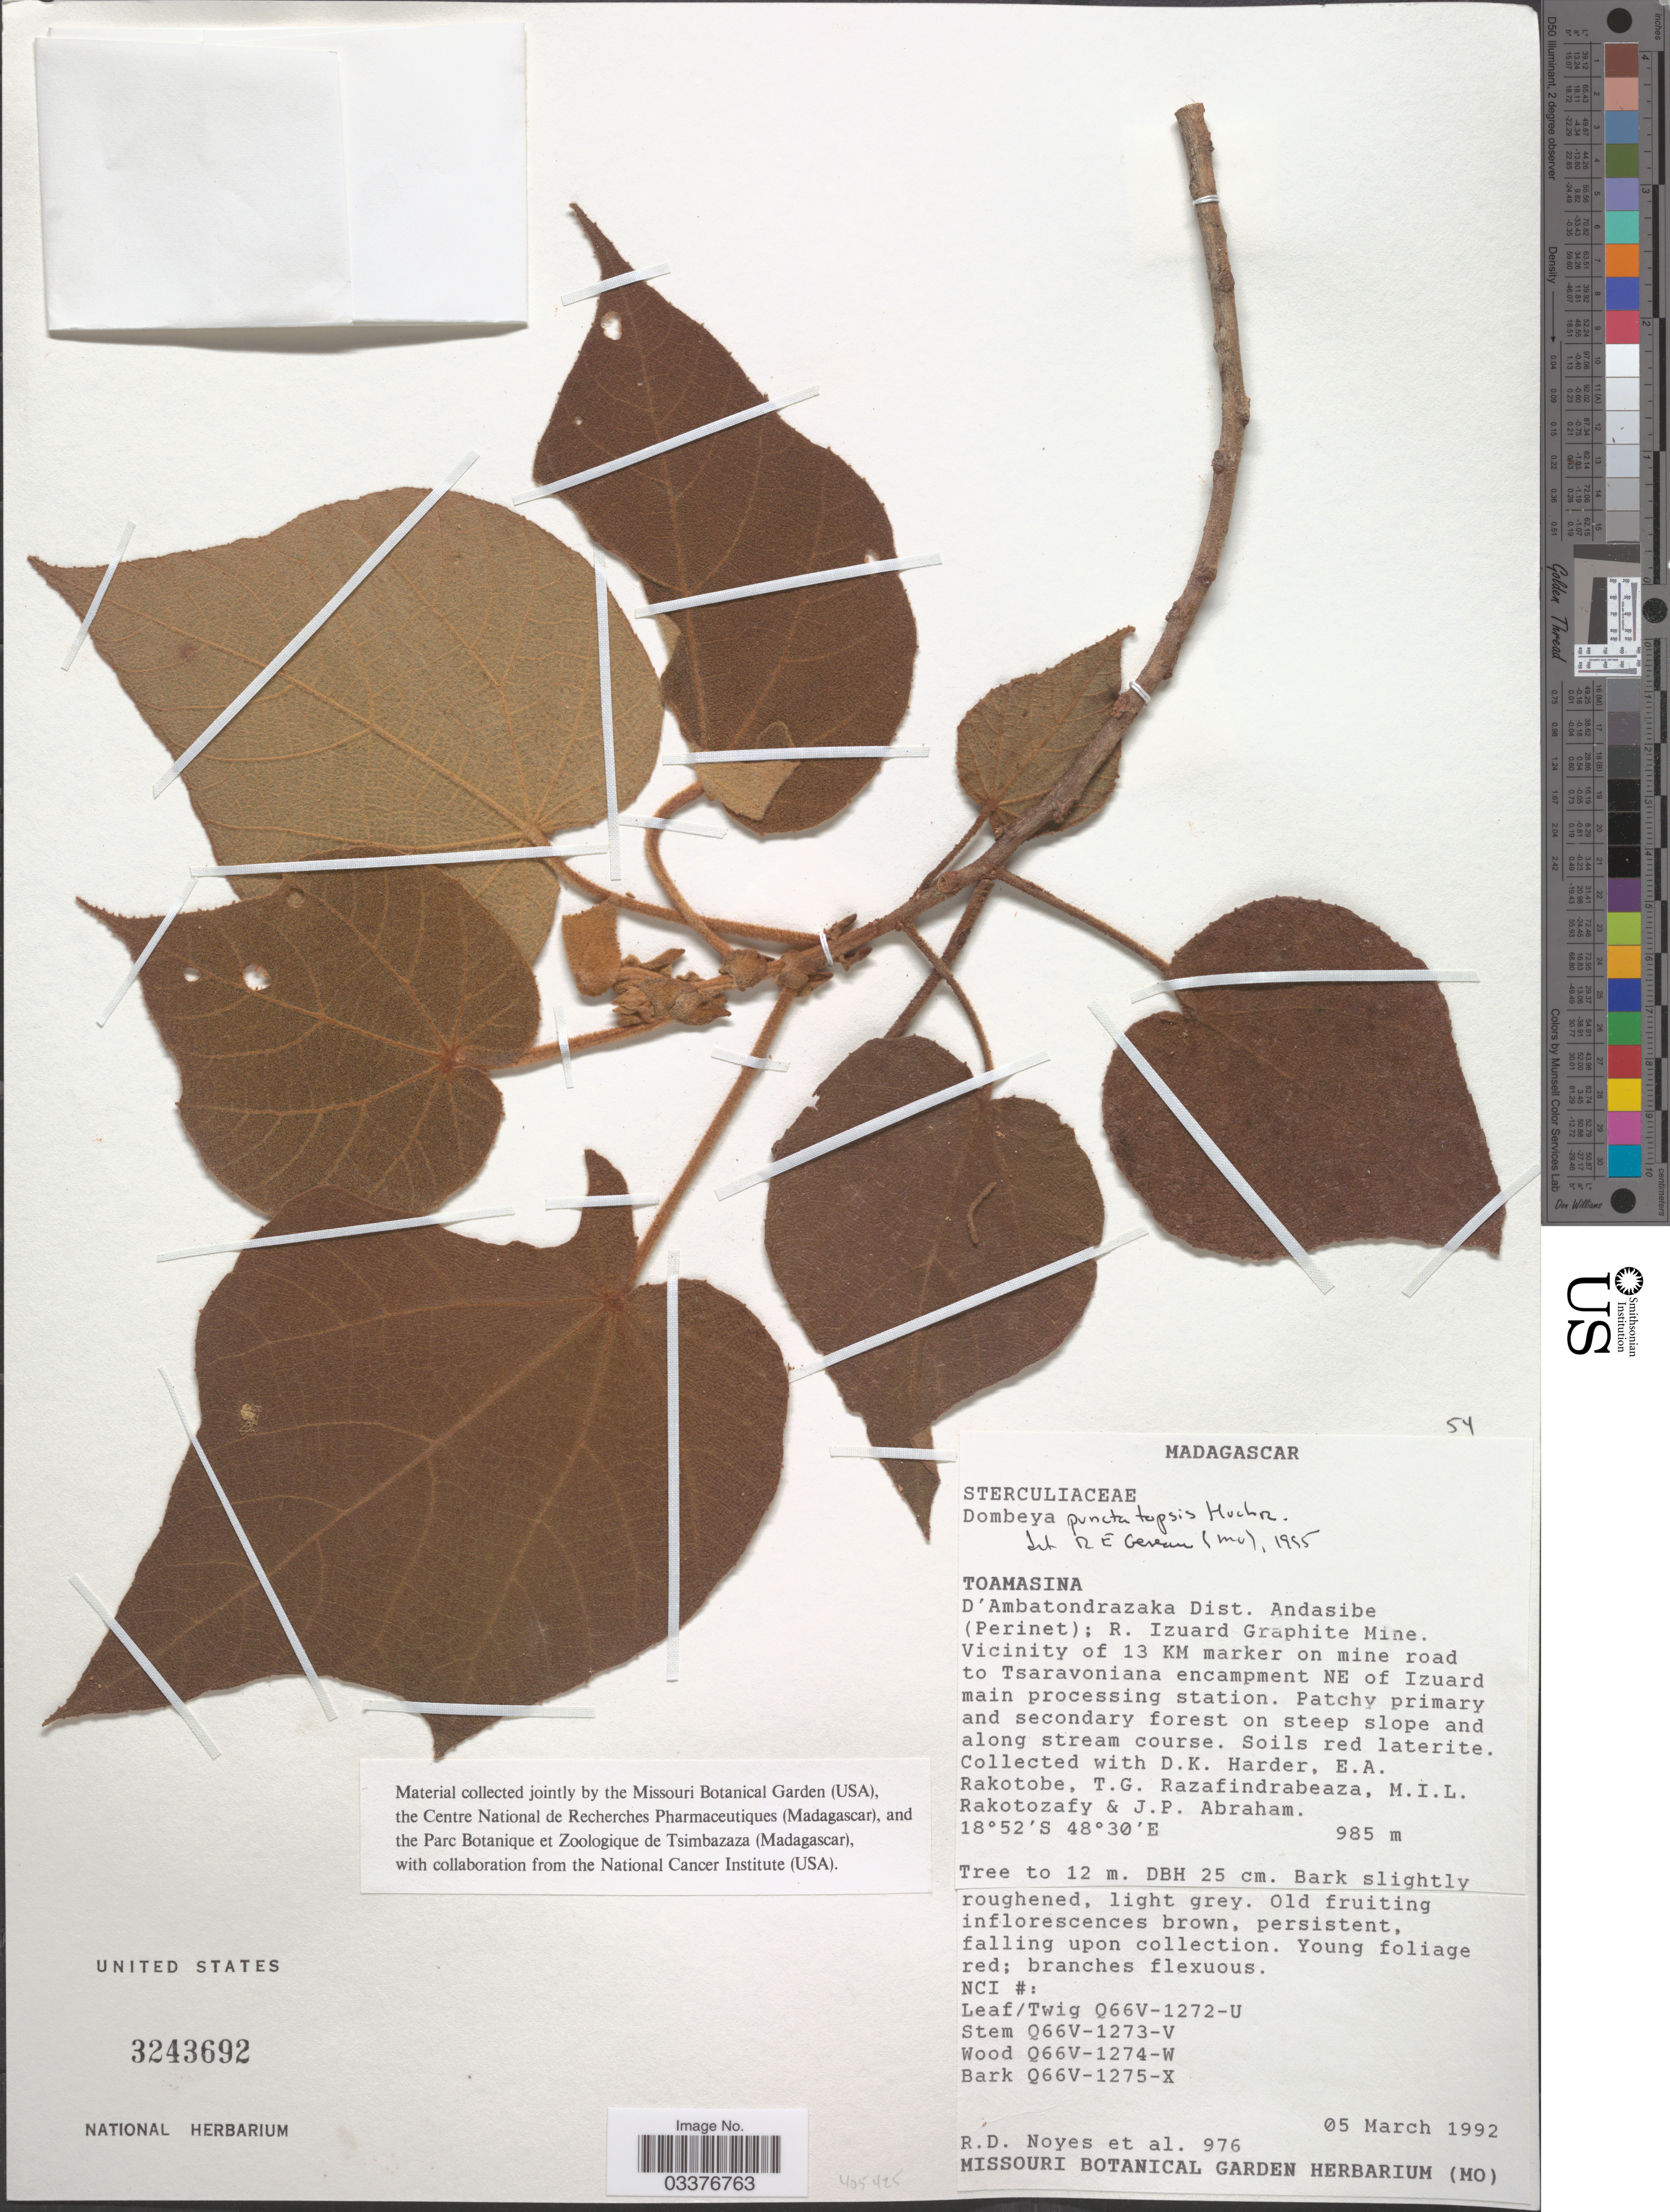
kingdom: Plantae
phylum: Tracheophyta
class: Magnoliopsida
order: Malvales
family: Malvaceae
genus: Dombeya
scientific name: Dombeya punctatopsis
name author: Hochr.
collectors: R. Noyes, D. Harder, E. Rakotobe, T. Razafindrabeaza & et al.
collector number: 976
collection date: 1992-03-05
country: Madagascar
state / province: Alaotra Mangoro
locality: D'Ambatondrazaka Dist. Andasibe (Perinet); R. Izuard Graphite Mine. Vicinity of 13 KM marker on mine road to Tsaravoniana encampment NE of Izuard main processing station.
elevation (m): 985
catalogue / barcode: US 3243692